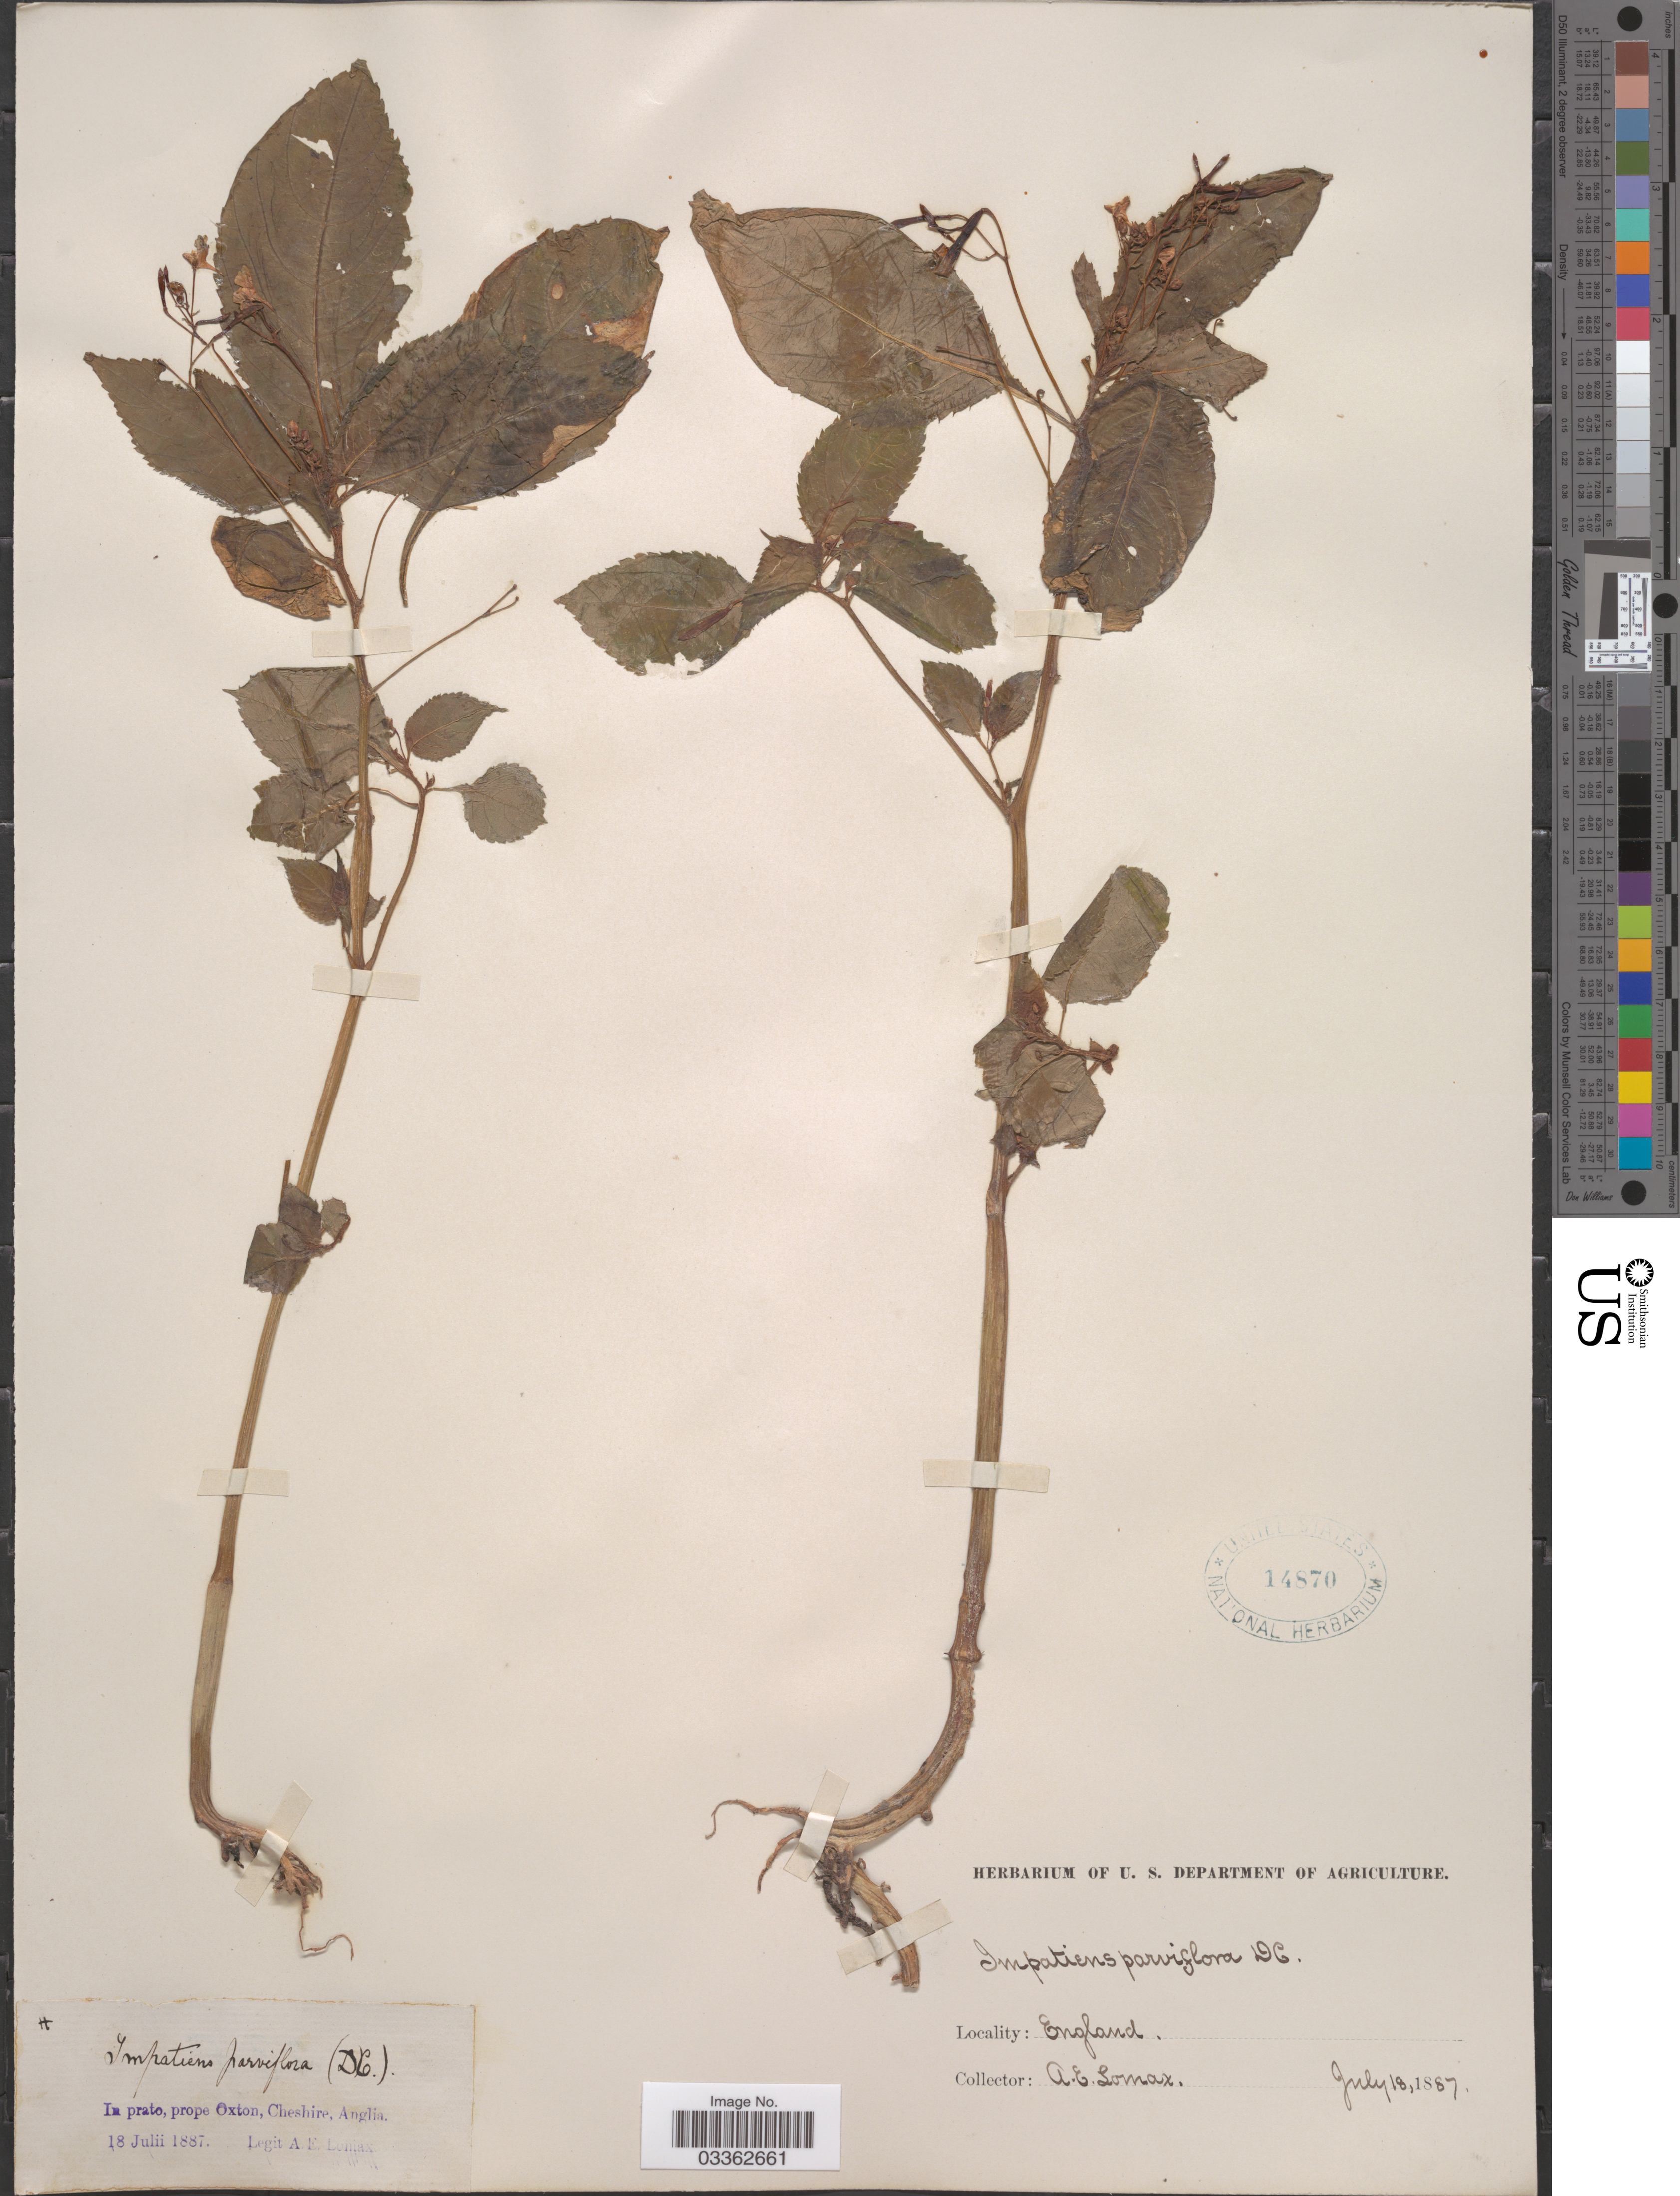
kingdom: Plantae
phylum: Tracheophyta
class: Magnoliopsida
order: Ericales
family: Balsaminaceae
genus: Impatiens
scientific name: Impatiens parviflora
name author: DC.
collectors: A. Lomax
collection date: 1887-07-18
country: United Kingdom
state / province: England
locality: In prato, prope Oxton, Cheshire, Anglia.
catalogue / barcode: US 14870